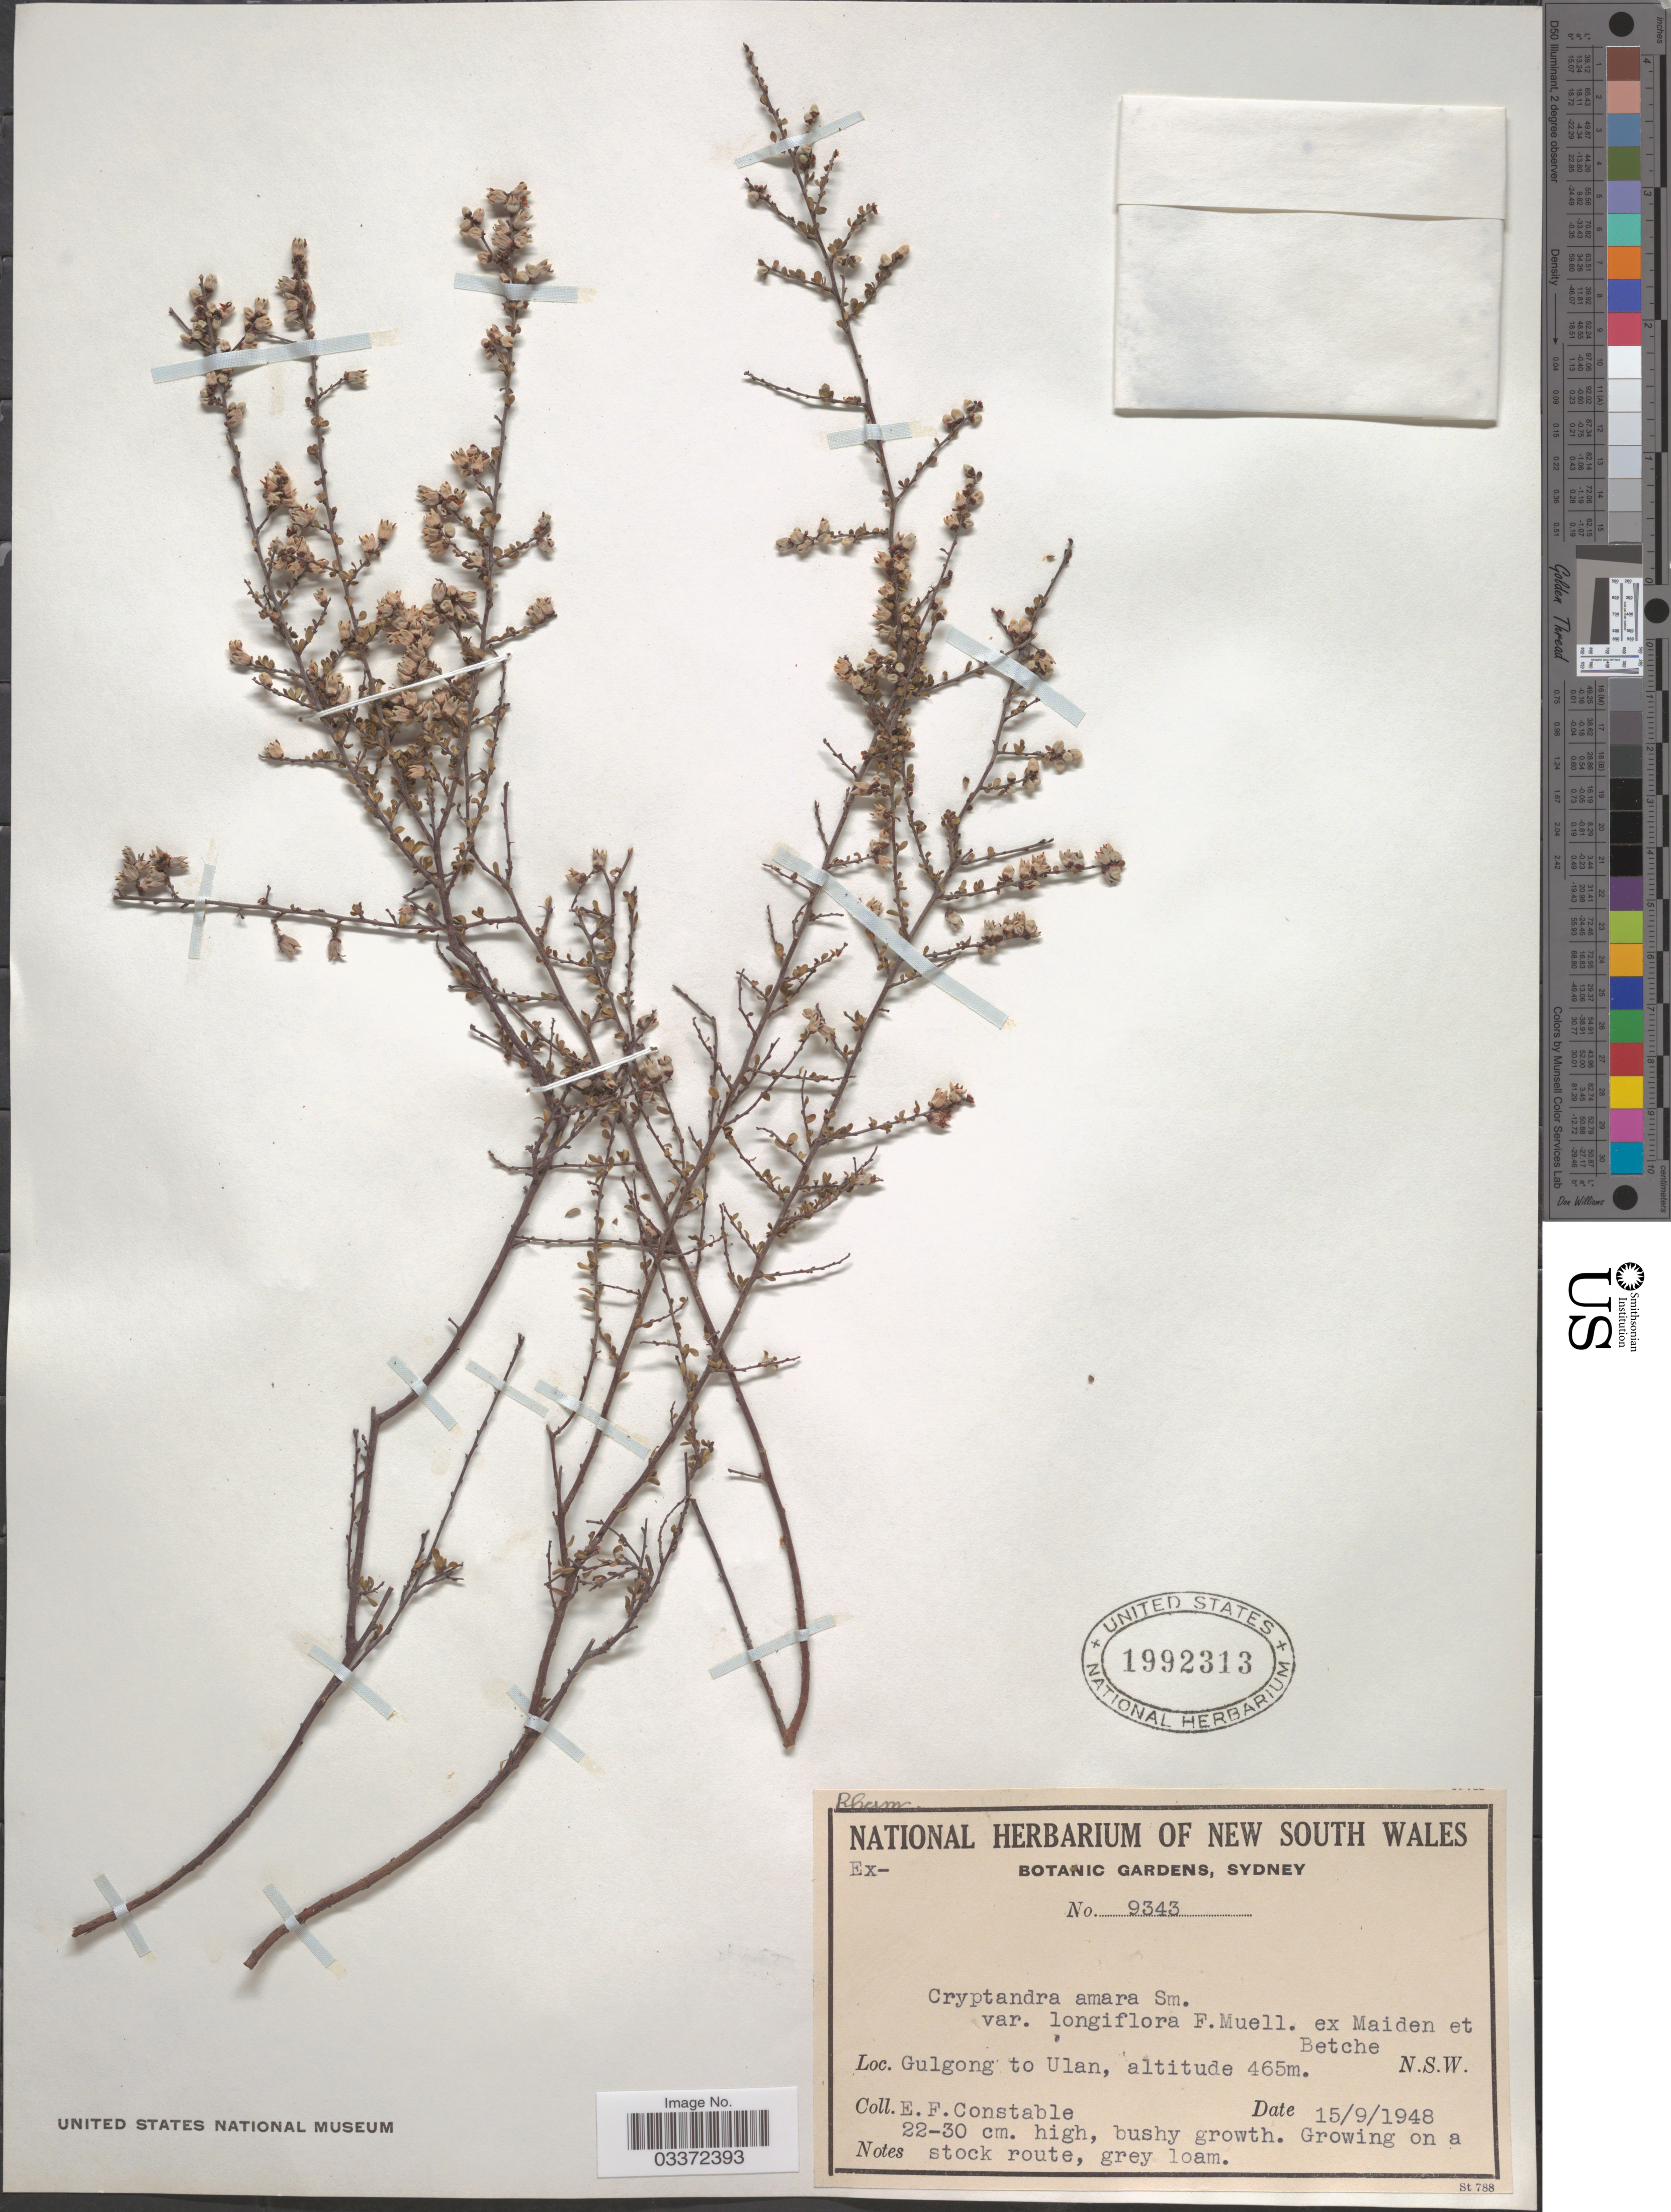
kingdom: Plantae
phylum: Tracheophyta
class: Magnoliopsida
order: Rosales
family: Rhamnaceae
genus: Cryptandra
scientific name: Cryptandra amara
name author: Sm.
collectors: E. F. Constable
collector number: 9343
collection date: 1948-09-15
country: Australia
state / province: New South Wales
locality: Gulgong to Ulan.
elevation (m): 465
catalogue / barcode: US 1992313